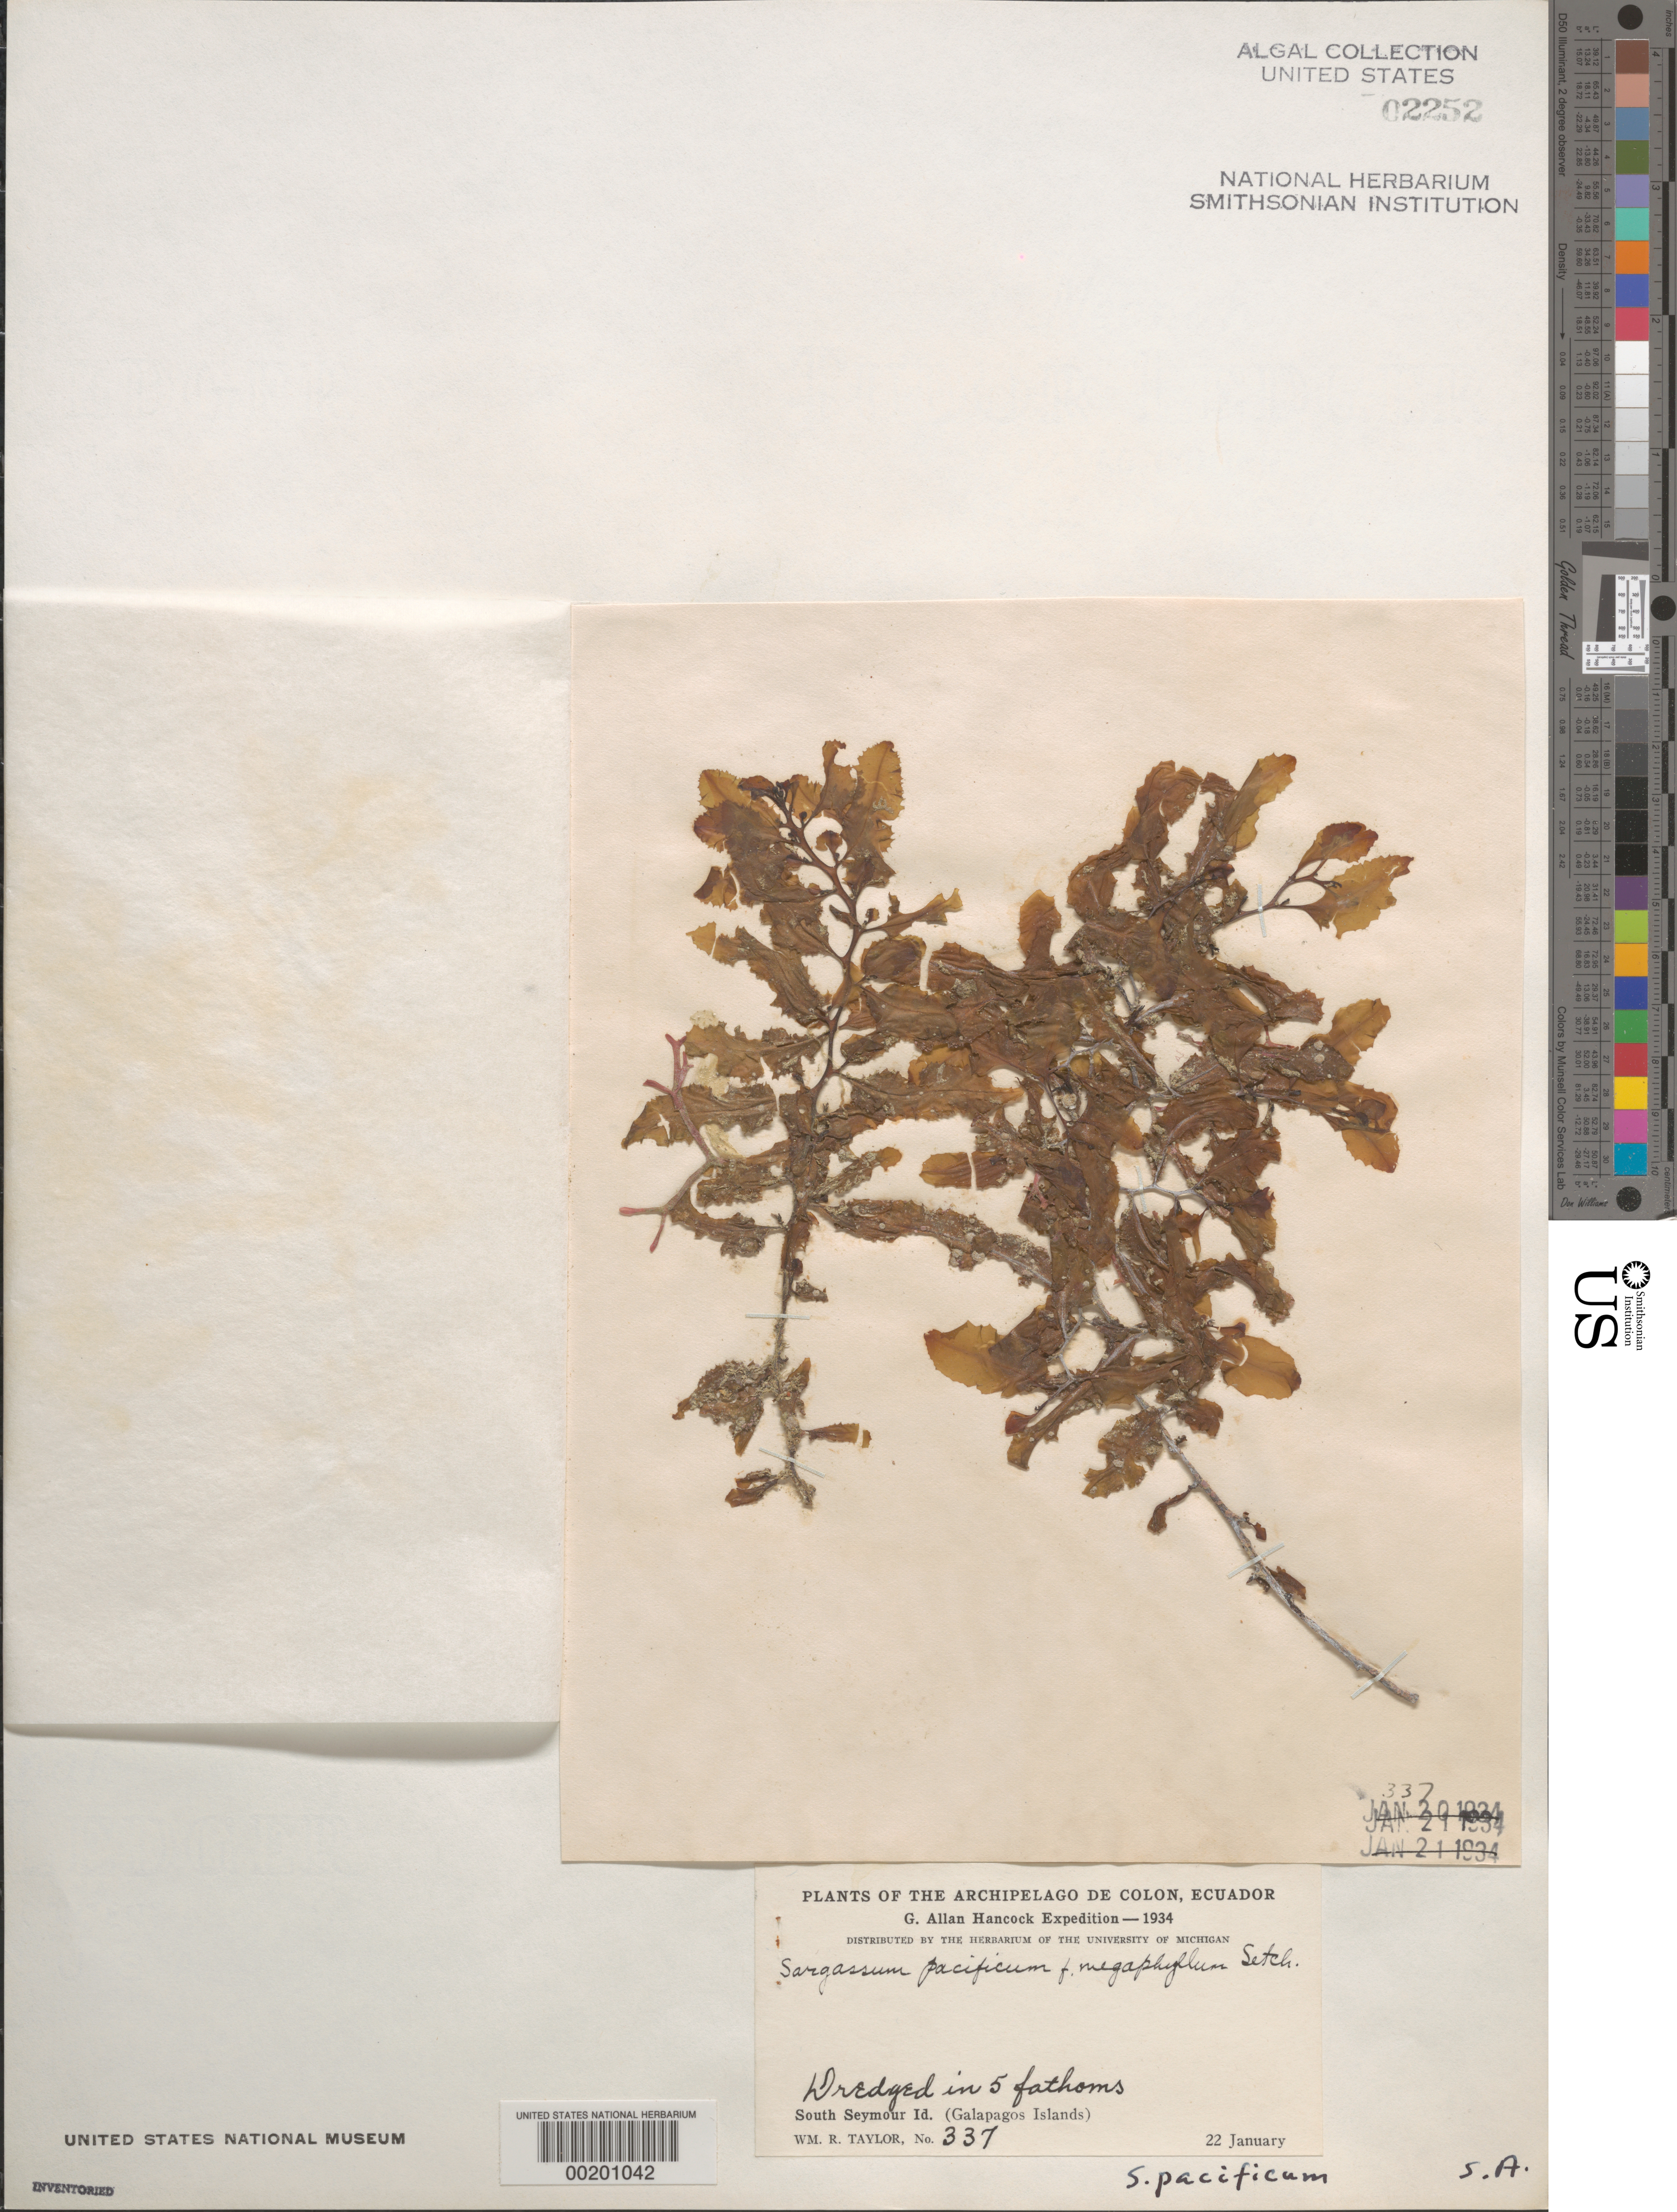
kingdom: Chromista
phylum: Ochrophyta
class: Phaeophyceae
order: Fucales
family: Sargassaceae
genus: Sargassum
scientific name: Sargassum pacificum f. megaphyllum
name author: W.R. Taylor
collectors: W. R. Taylor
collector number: WRT 34-337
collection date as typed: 22 Jan 1934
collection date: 1934-01-22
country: Ecuador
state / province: Colón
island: Baltra [South Seymour]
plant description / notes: G. Allan Hancock Expedition, 1934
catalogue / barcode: US 2252